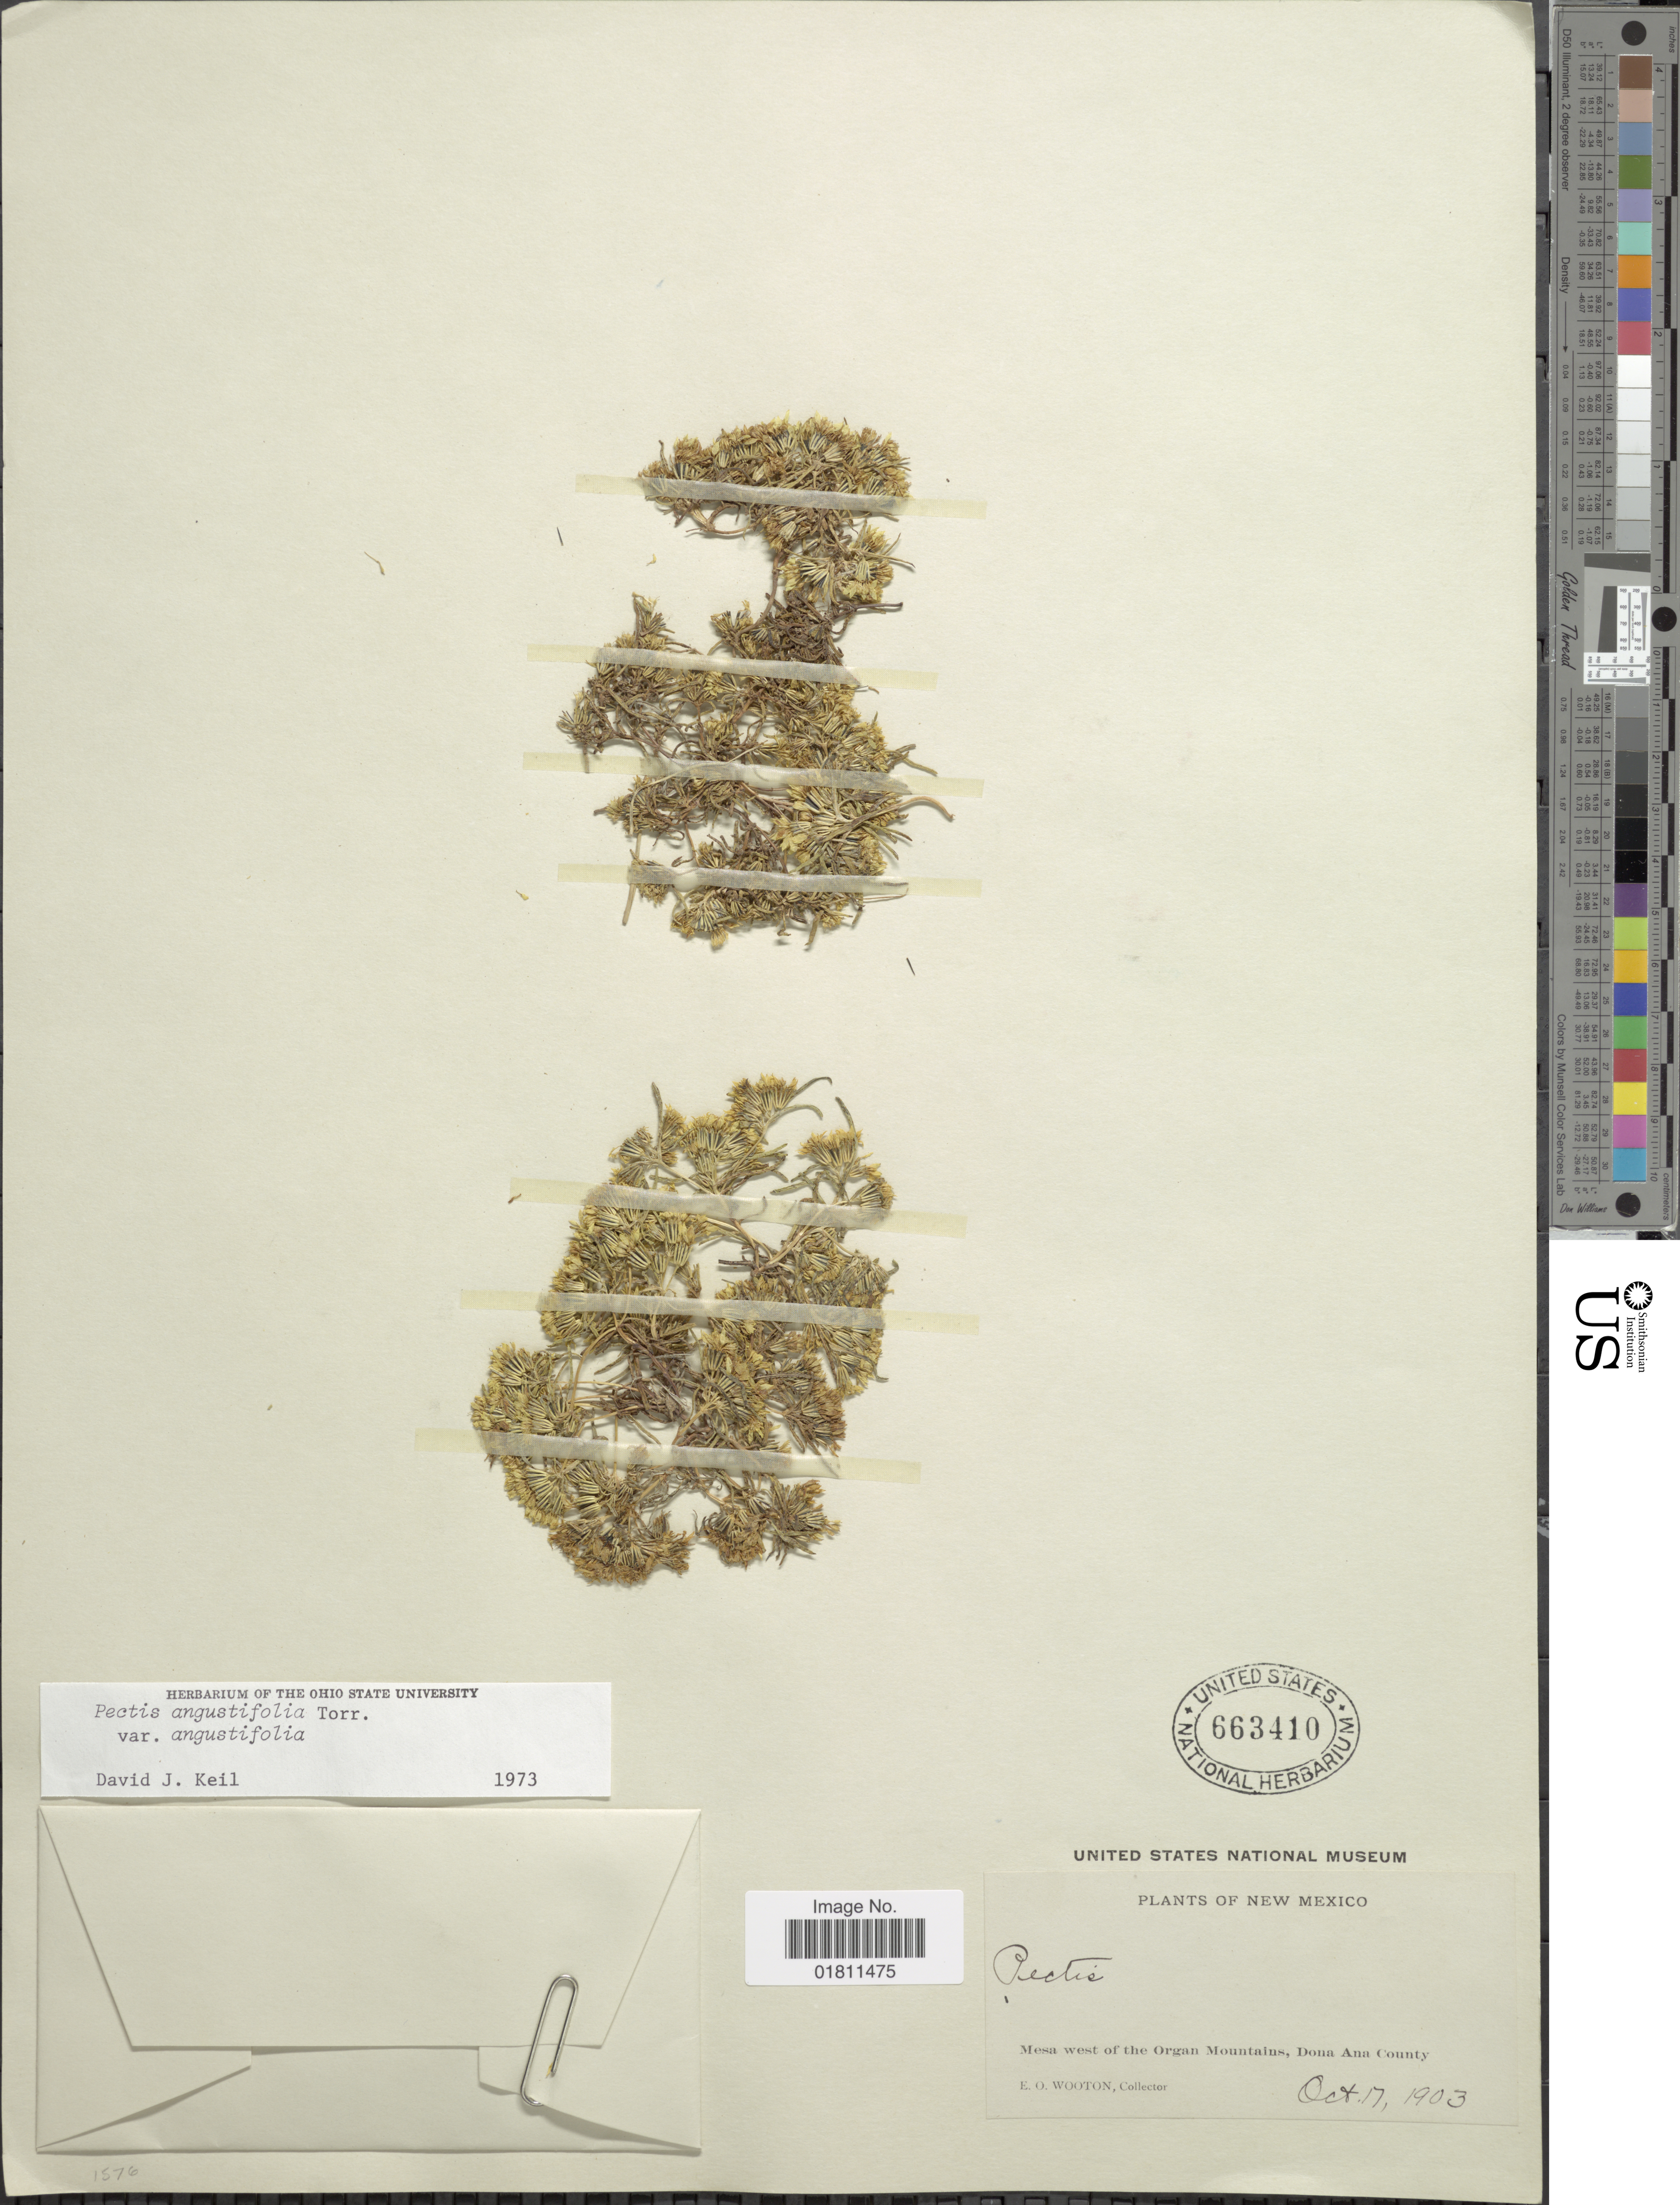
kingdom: Plantae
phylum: Tracheophyta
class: Magnoliopsida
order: Asterales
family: Asteraceae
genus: Pectis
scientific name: Pectis angustifolia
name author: Torr.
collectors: E. O. Wooton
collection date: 1903-10-17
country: United States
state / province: New Mexico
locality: New Mexico, Mesa West of the Organ Mountains, Dona Ana County.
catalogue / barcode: US 663410